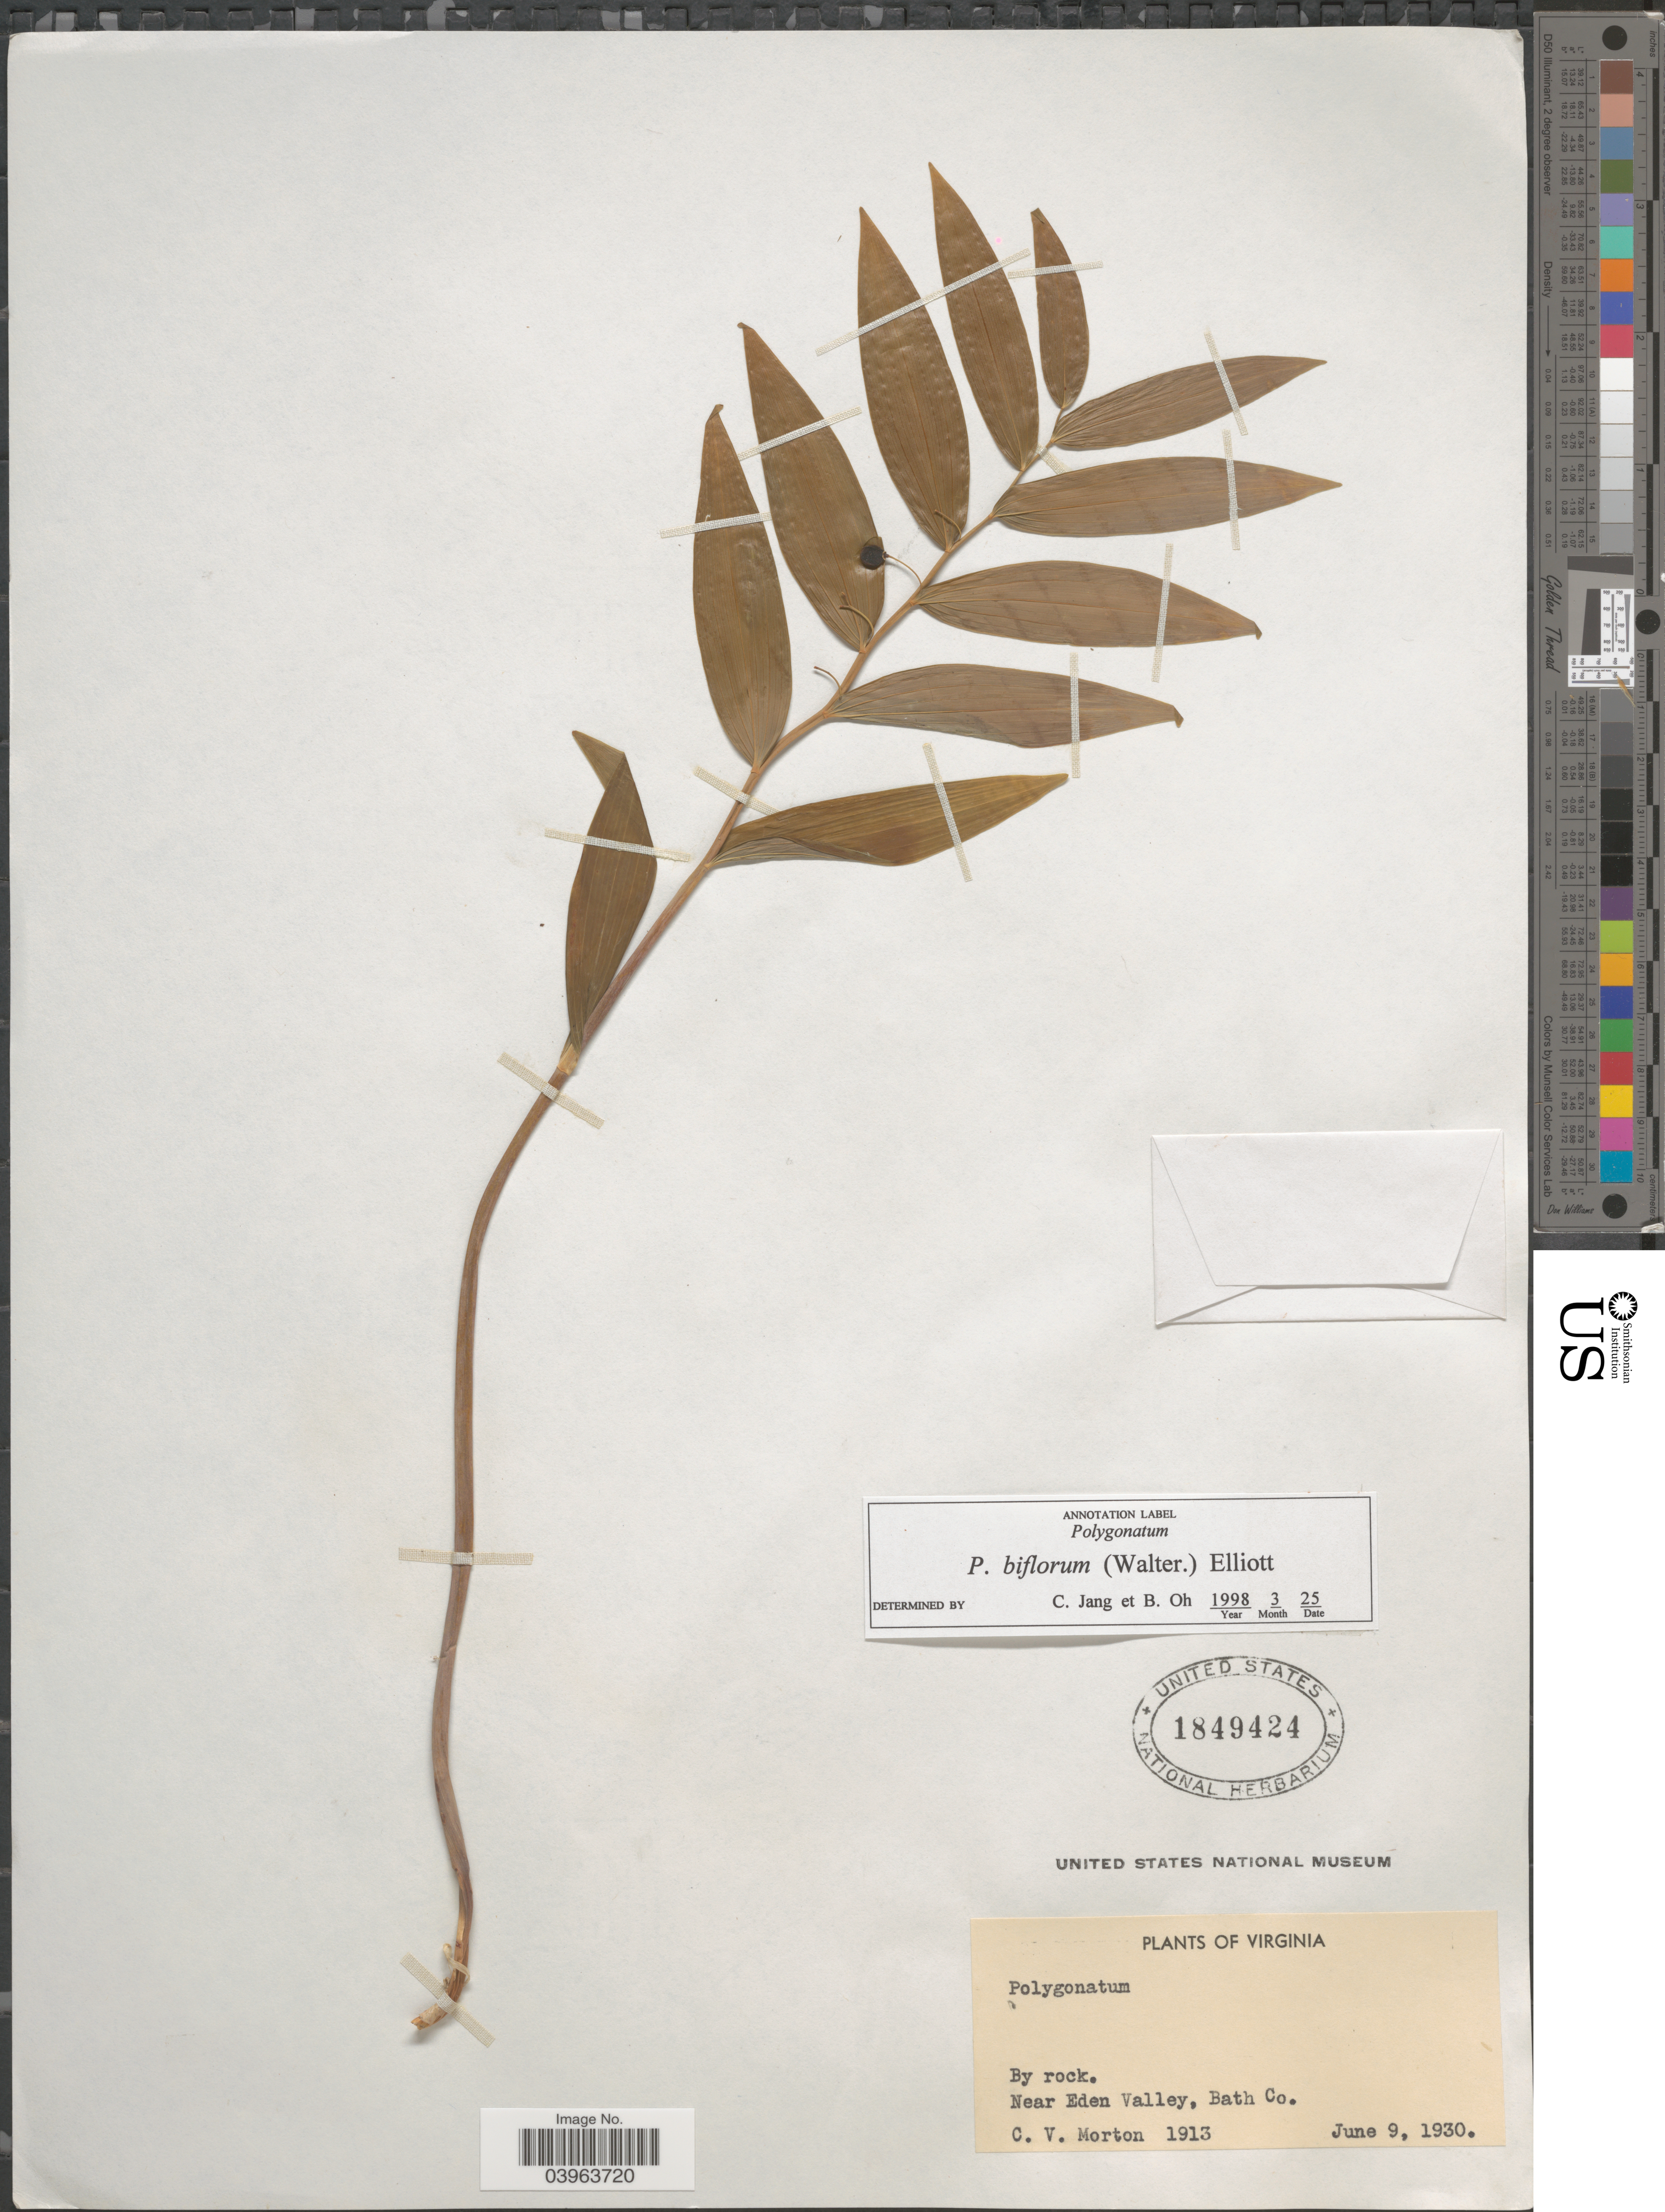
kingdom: Plantae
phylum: Tracheophyta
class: Liliopsida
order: Asparagales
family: Asparagaceae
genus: Polygonatum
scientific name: Polygonatum biflorum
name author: (Walter) Elliott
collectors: C. V. Morton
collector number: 1913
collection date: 1930-06-09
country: United States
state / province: Virginia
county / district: Bath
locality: Near Eden Valley, Bath Co.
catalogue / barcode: US 1849424